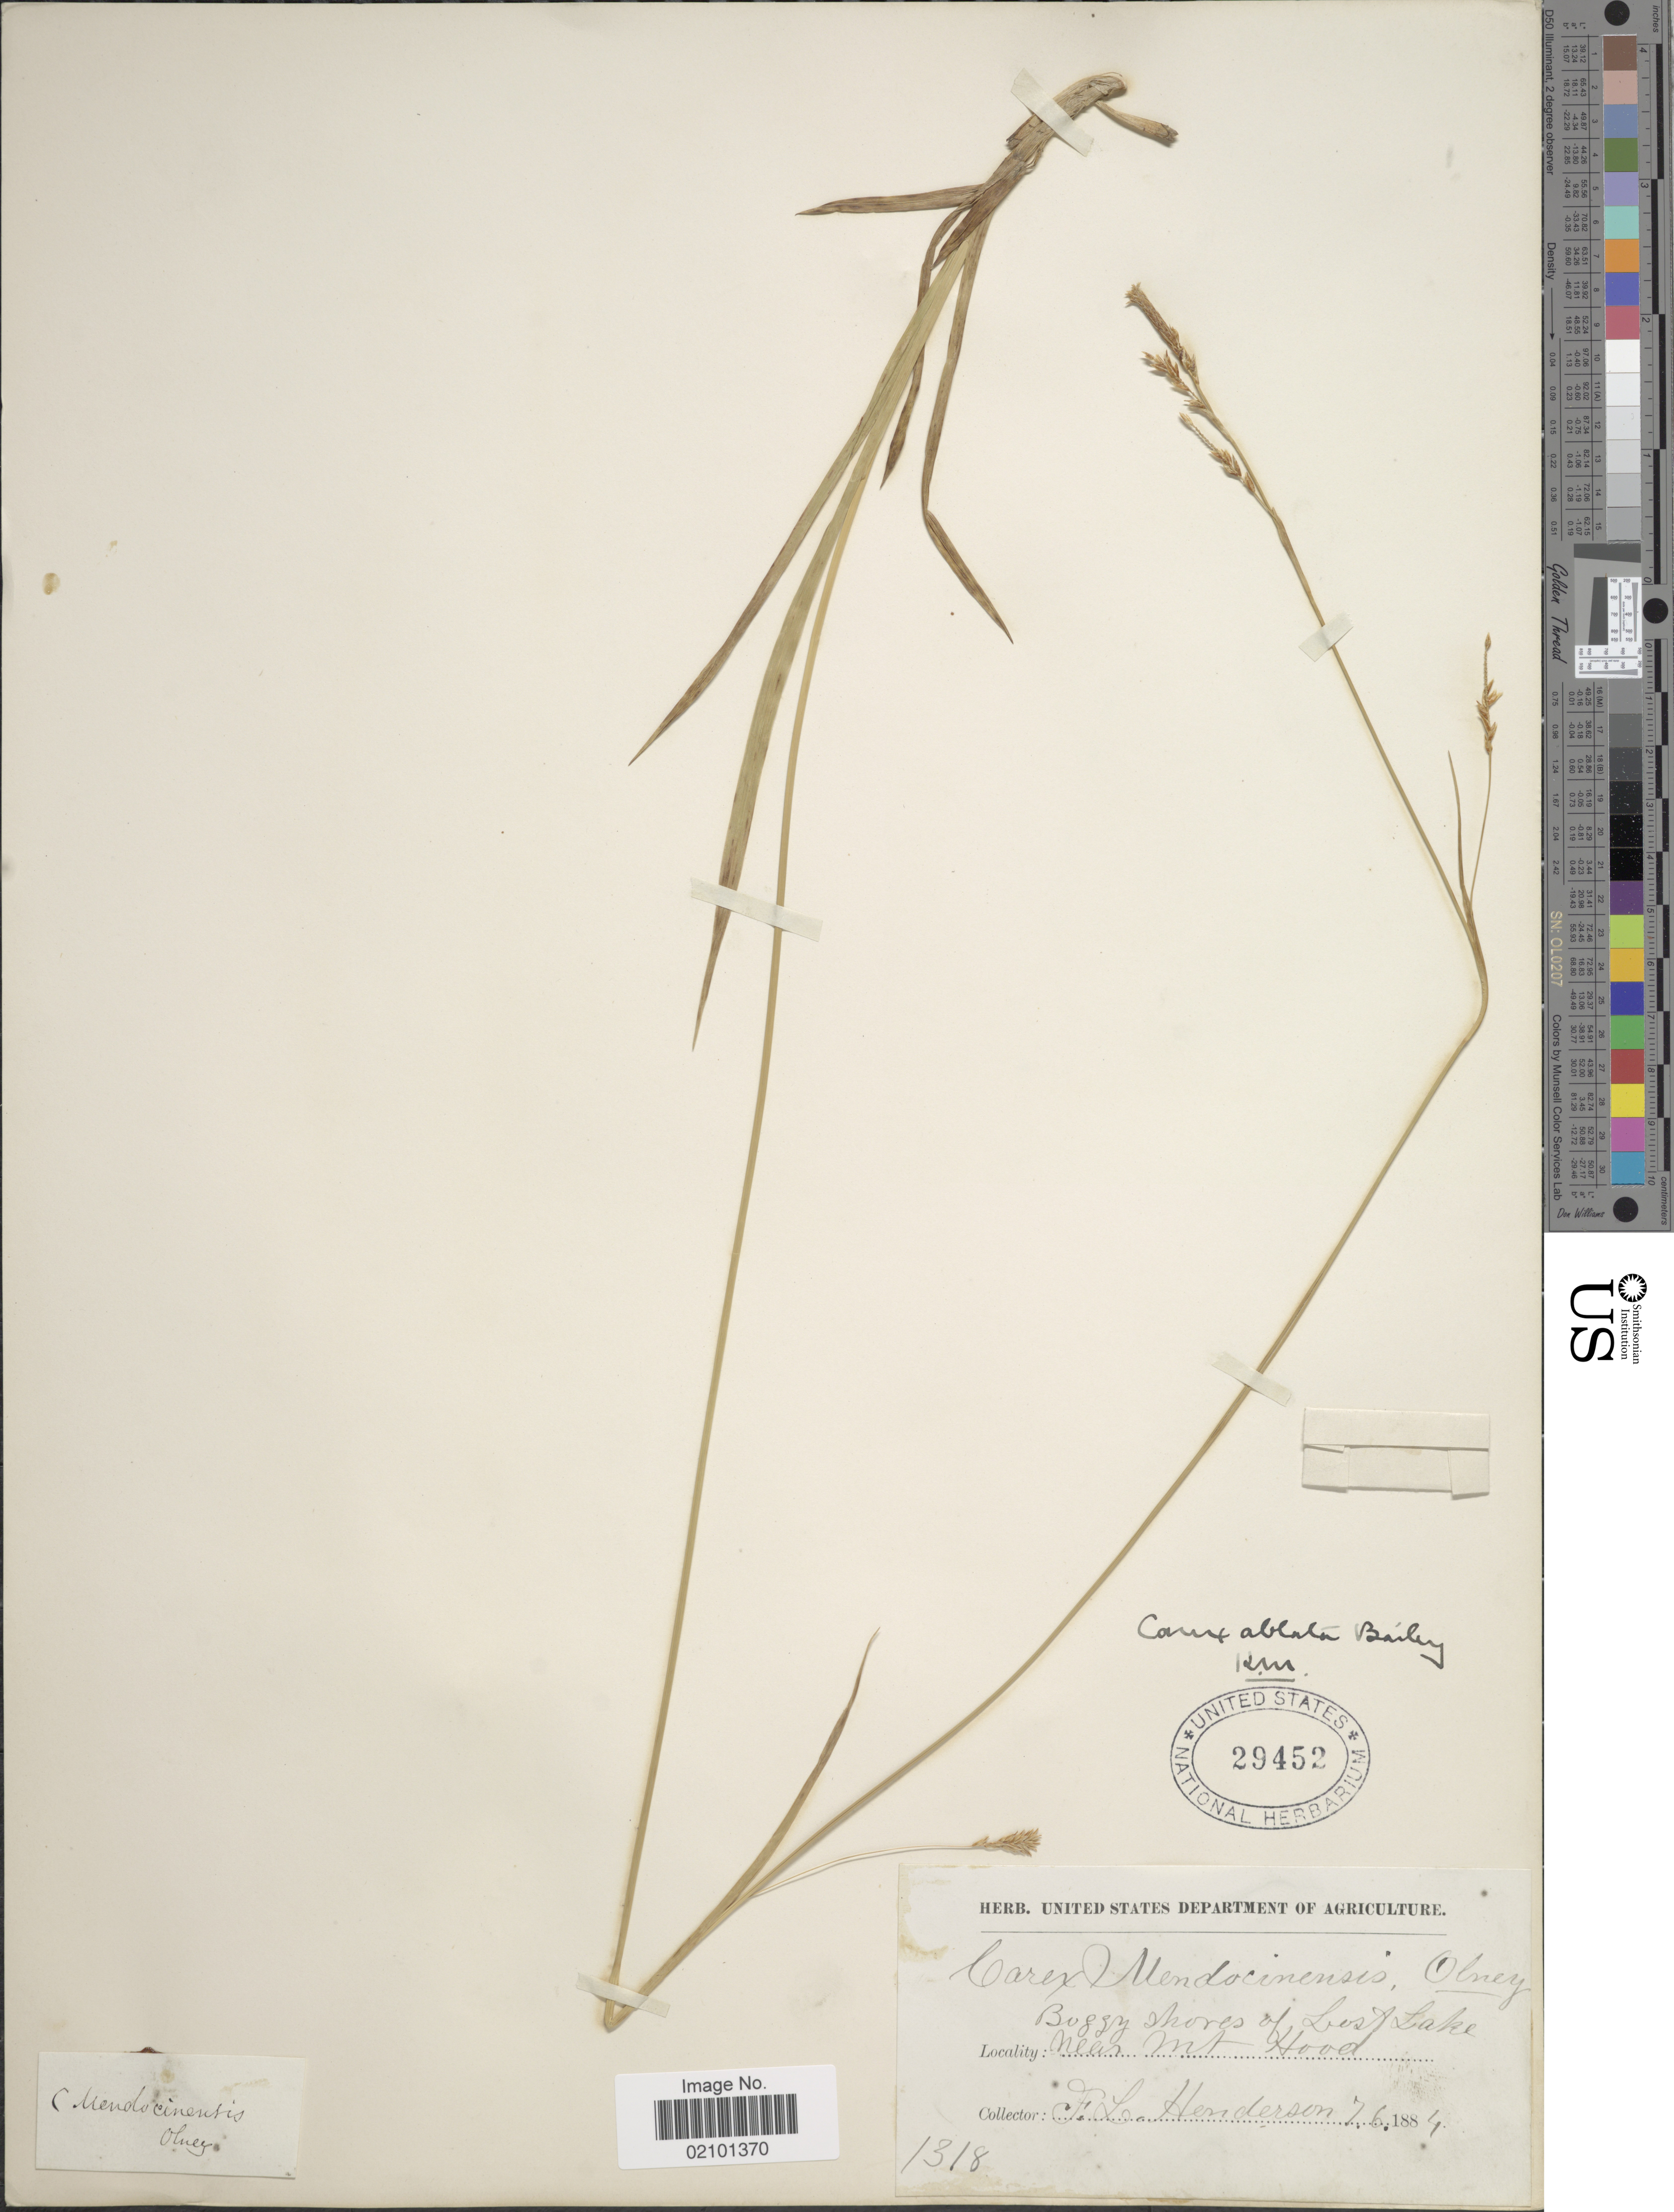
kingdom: Plantae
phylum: Tracheophyta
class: Liliopsida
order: Poales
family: Cyperaceae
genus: Carex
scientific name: Carex ablata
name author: L.H. Bailey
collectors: F. Henderson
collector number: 1318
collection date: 1884-07-06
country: United States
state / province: Oregon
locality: Boggy shores of Lost Lake near Mt Hood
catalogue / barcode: US 29452